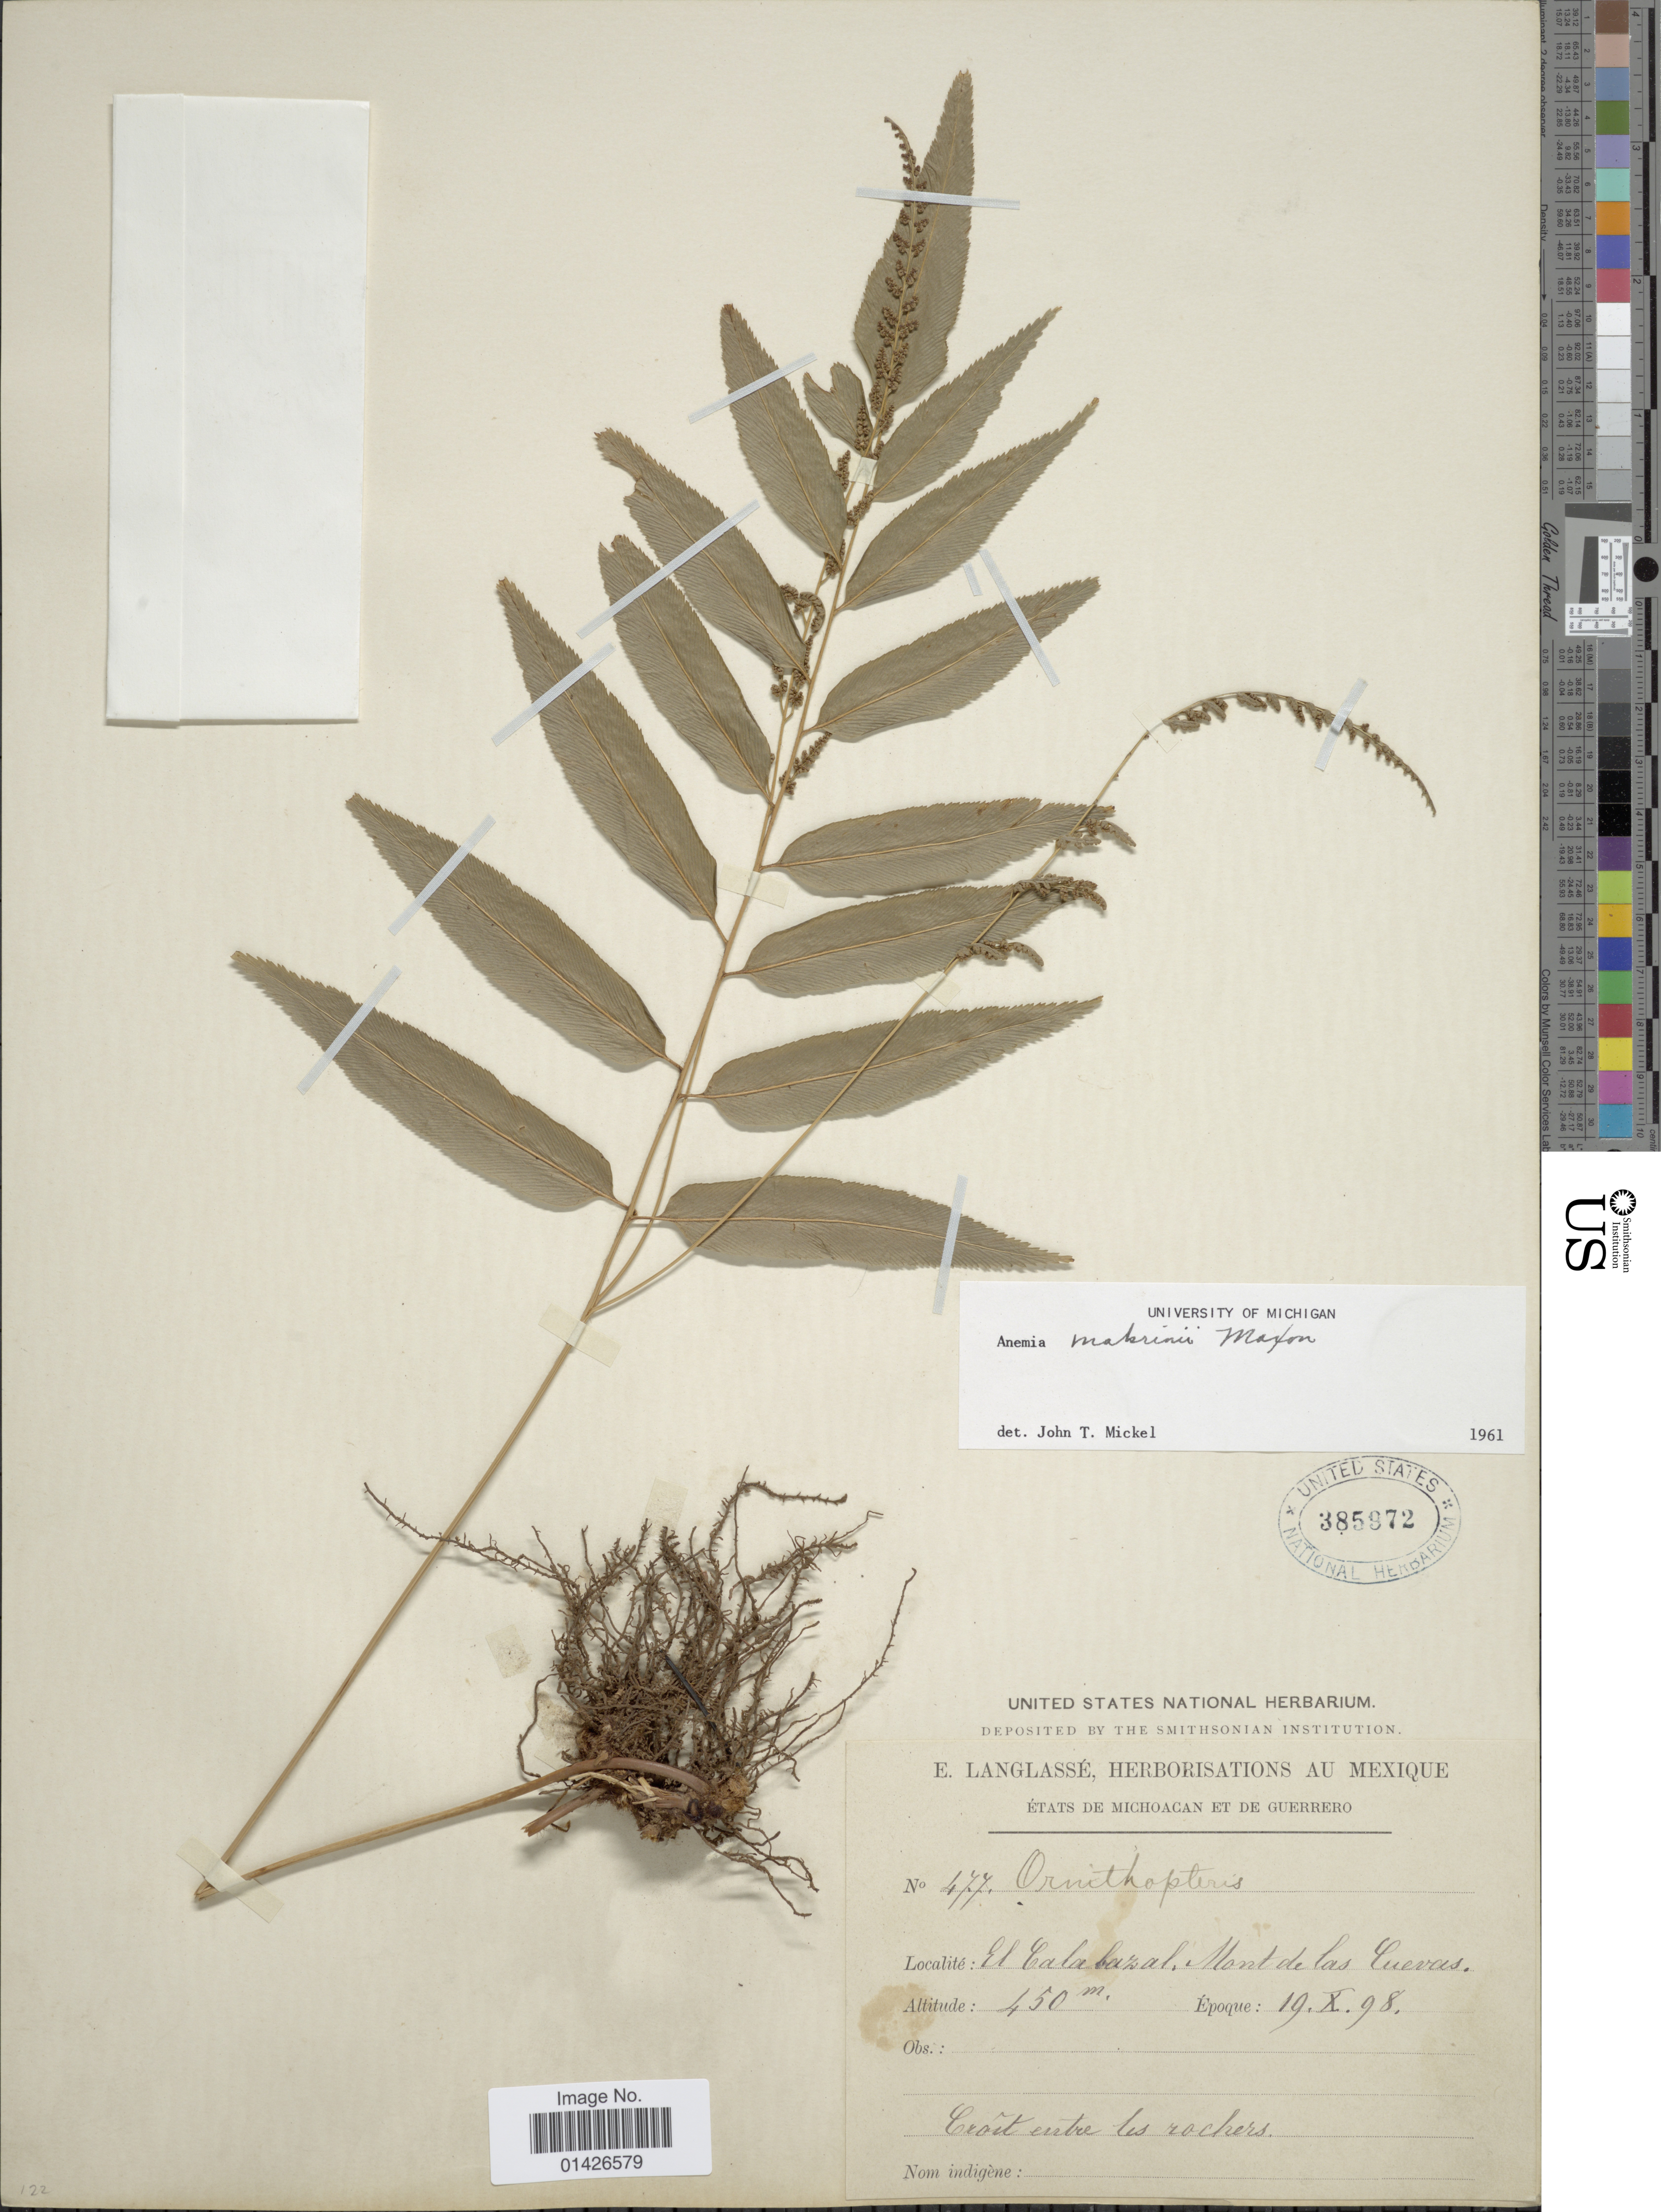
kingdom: Plantae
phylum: Tracheophyta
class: Polypodiopsida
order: Schizaeales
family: Anemiaceae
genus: Anemia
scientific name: Anemia mexicana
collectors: E. Langlassé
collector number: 477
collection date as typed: Transcribed d/m/y: 19/10/98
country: Mexico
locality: El Calabazal, Mont de las Cuevas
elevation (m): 450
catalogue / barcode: US 385972